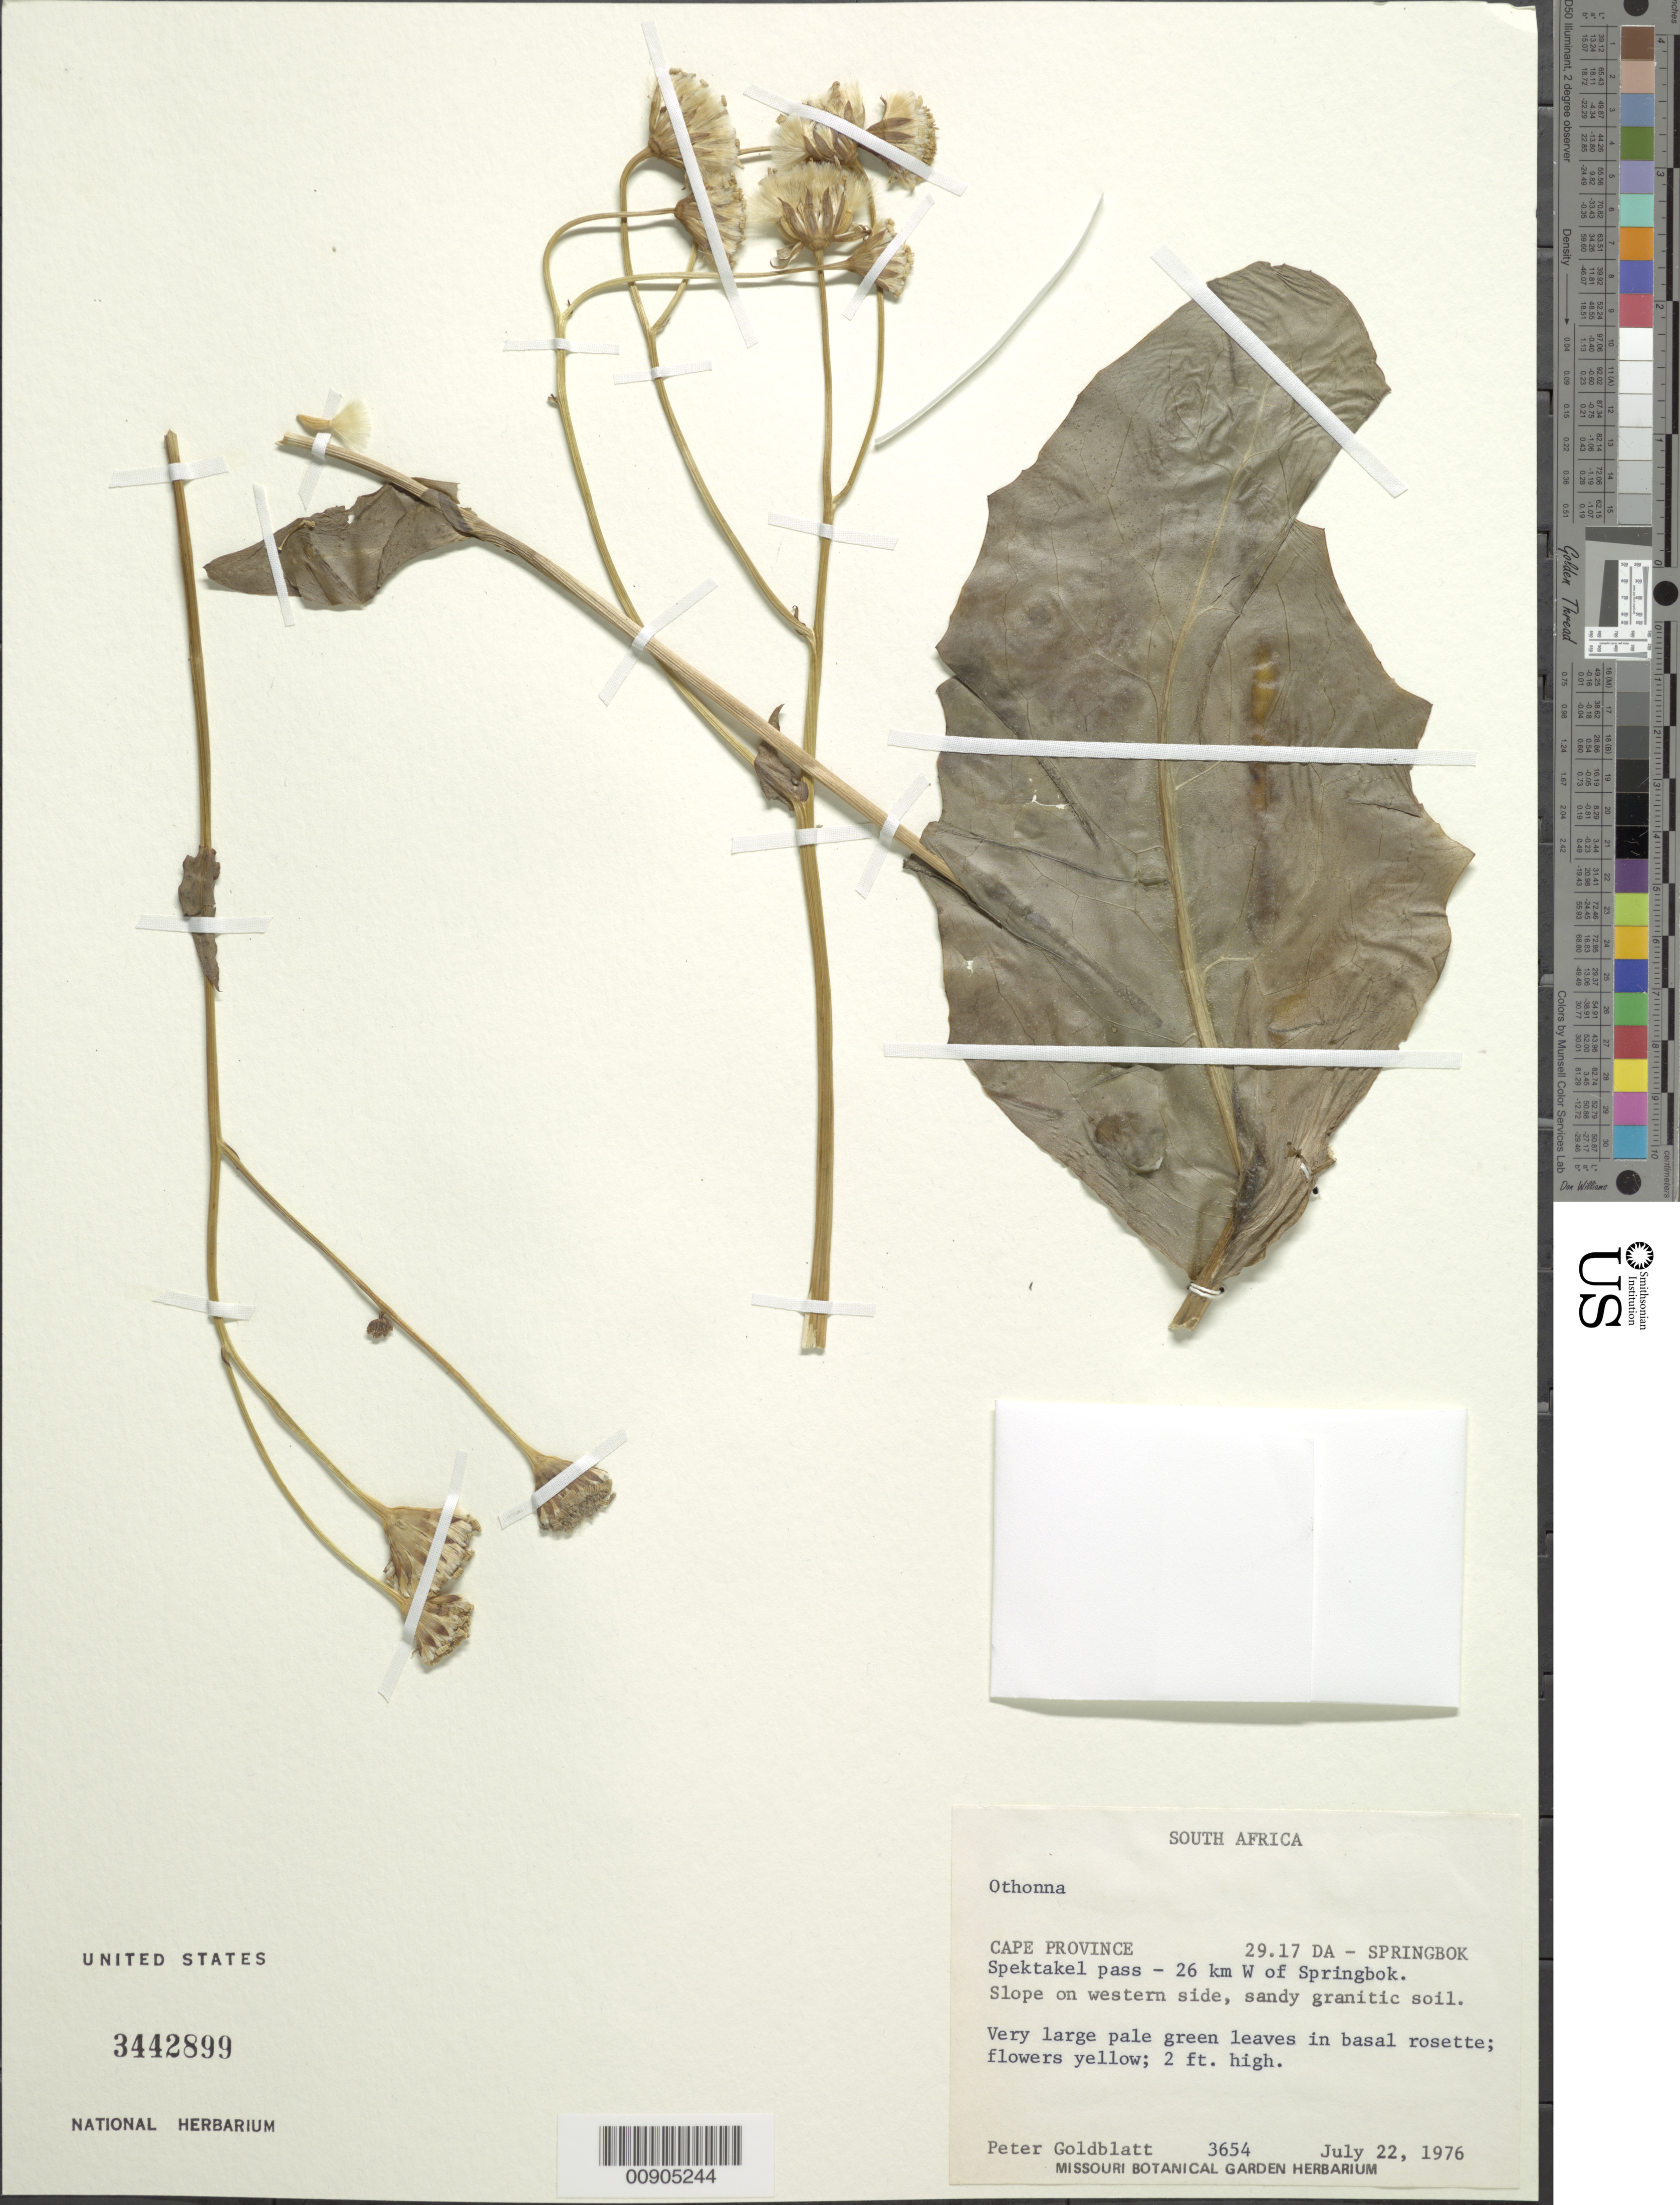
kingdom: Plantae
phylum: Tracheophyta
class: Magnoliopsida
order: Asterales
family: Asteraceae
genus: Othonna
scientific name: Othonna sp.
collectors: P. Goldblatt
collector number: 3654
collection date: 1976-07-22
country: South Africa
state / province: Northern Cape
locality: Springbok, 29.17 DA, Spektakel Pass, 26 km W of Springbok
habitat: Slope on W side, sandy granitic soil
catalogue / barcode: US 3442899